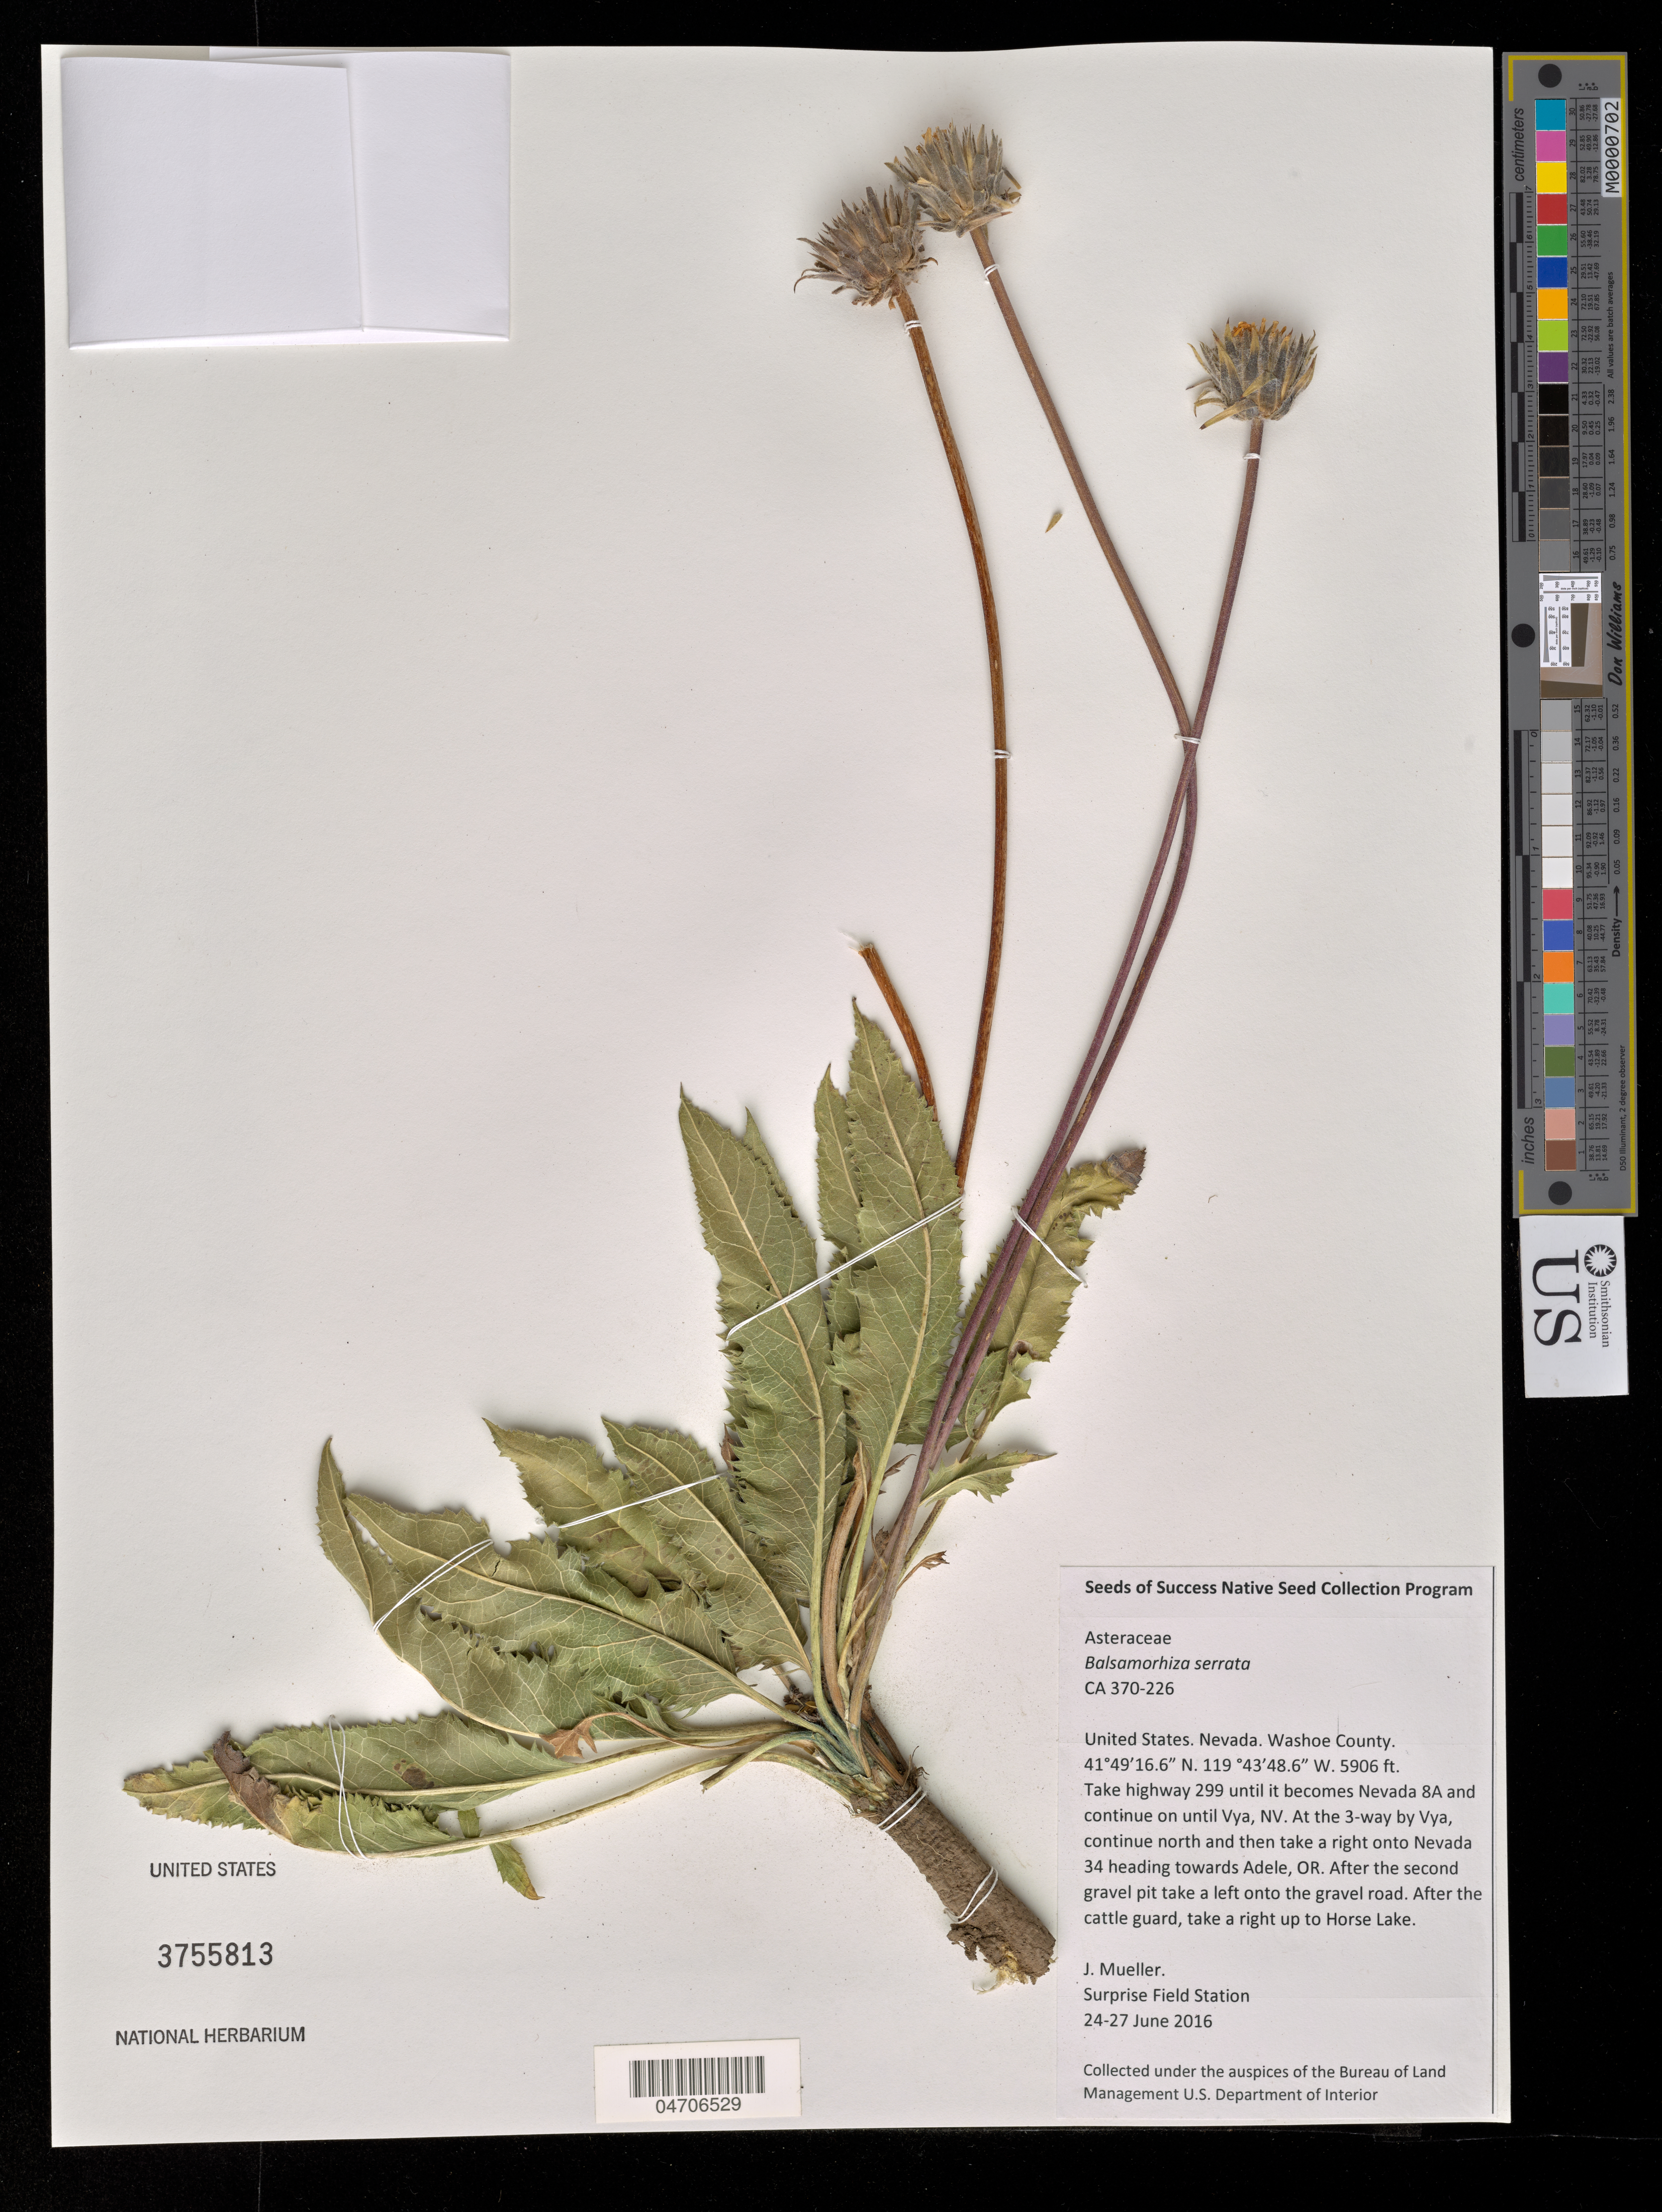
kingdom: Plantae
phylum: Tracheophyta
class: Magnoliopsida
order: Asterales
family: Asteraceae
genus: Balsamorhiza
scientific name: Balsamorhiza serrata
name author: A. Nelson & J.F. Macbr.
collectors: J. Mueller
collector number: CA370-226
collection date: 2016-06-24/2016-06-27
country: United States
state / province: Nevada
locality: Washoe County. Take highway 299 until it becomes Nevada 8A and continue on until Vya, NV. At the 3-way by Vya, continue north and then take a right onto Nevada 34 heading towards Adele, OR. After the second gravel pit take a left onto the gravel road. After the cattle guard, take a right up to Horse Lake.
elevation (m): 1800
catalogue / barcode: US 3755813